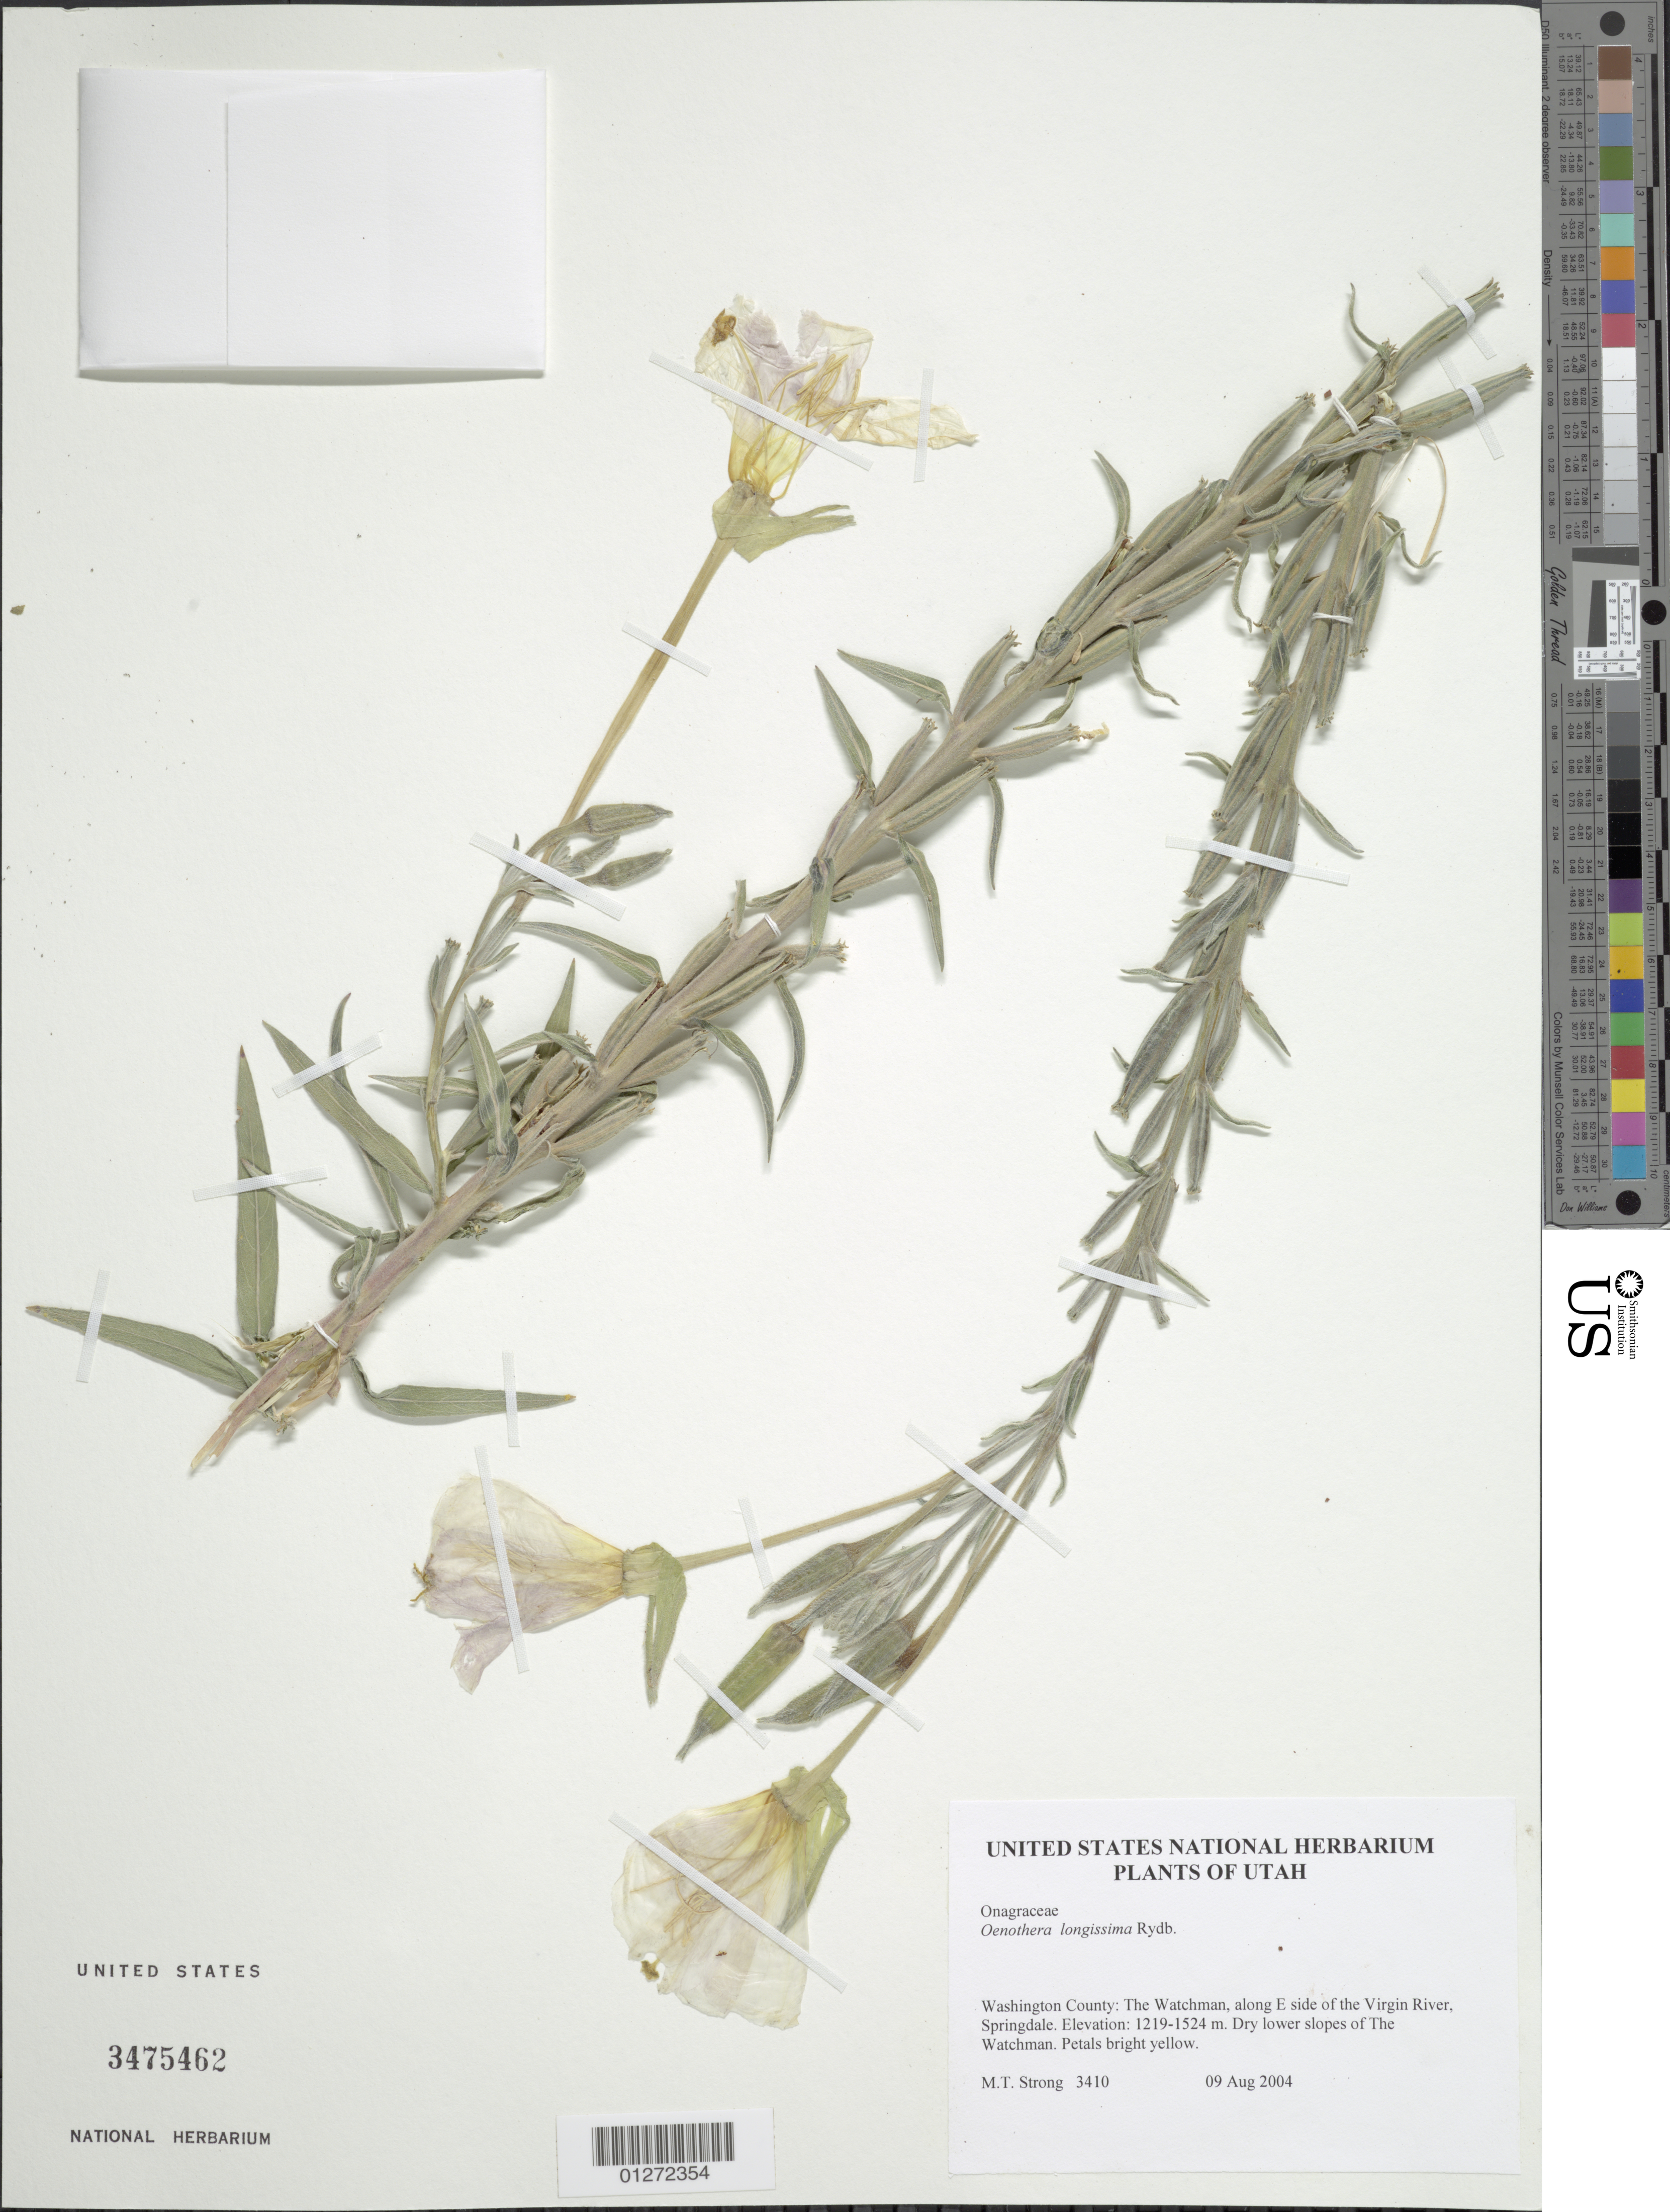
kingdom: Plantae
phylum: Tracheophyta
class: Magnoliopsida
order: Myrtales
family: Onagraceae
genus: Oenothera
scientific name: Oenothera longissima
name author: Rydb.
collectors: M. T. Strong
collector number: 3410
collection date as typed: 09 Aug 2004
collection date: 2004-08-09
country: United States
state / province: Utah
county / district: Washington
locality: The Watchman, along E side of the Virgin River, Springdale.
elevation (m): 1219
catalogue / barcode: US 3475462